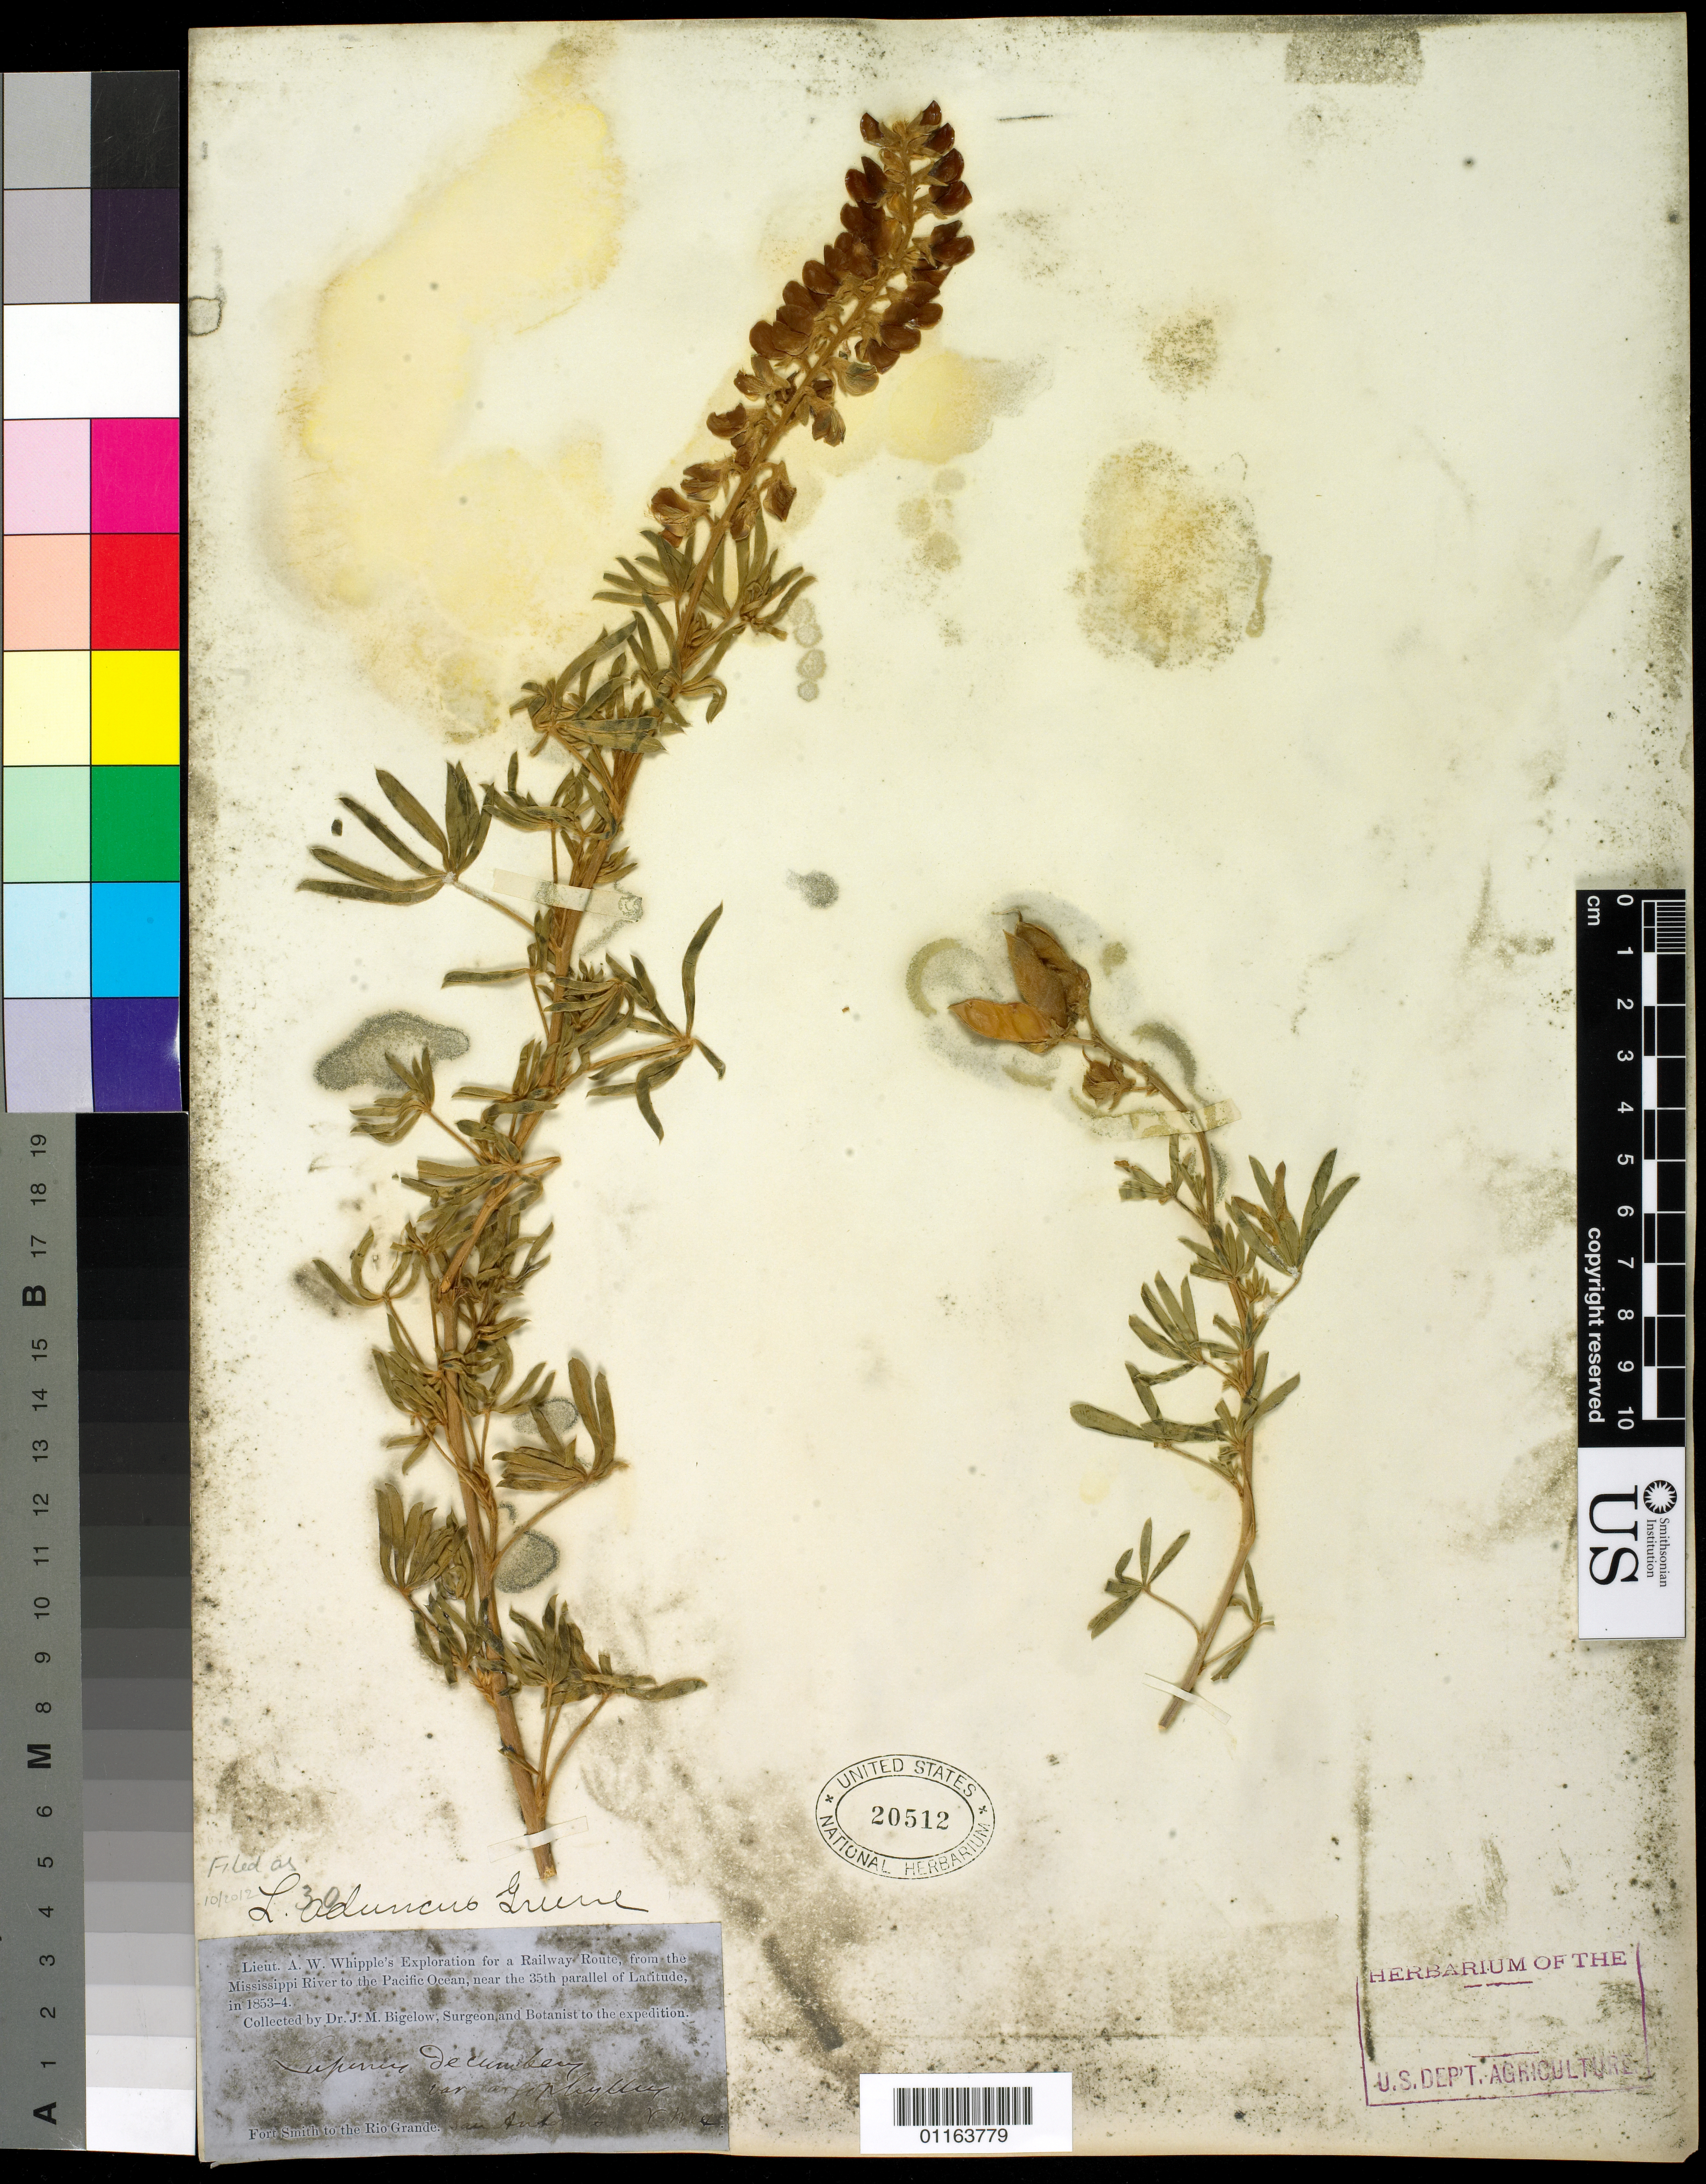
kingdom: Plantae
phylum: Tracheophyta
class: Magnoliopsida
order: Fabales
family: Fabaceae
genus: Lupinus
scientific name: Lupinus aduncus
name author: Greene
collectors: J. M. Bigelow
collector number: s..n.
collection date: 1853/1854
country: United States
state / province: New Mexico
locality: Fort Smith to Rio Grande, San Antonito.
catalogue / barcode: US 20512